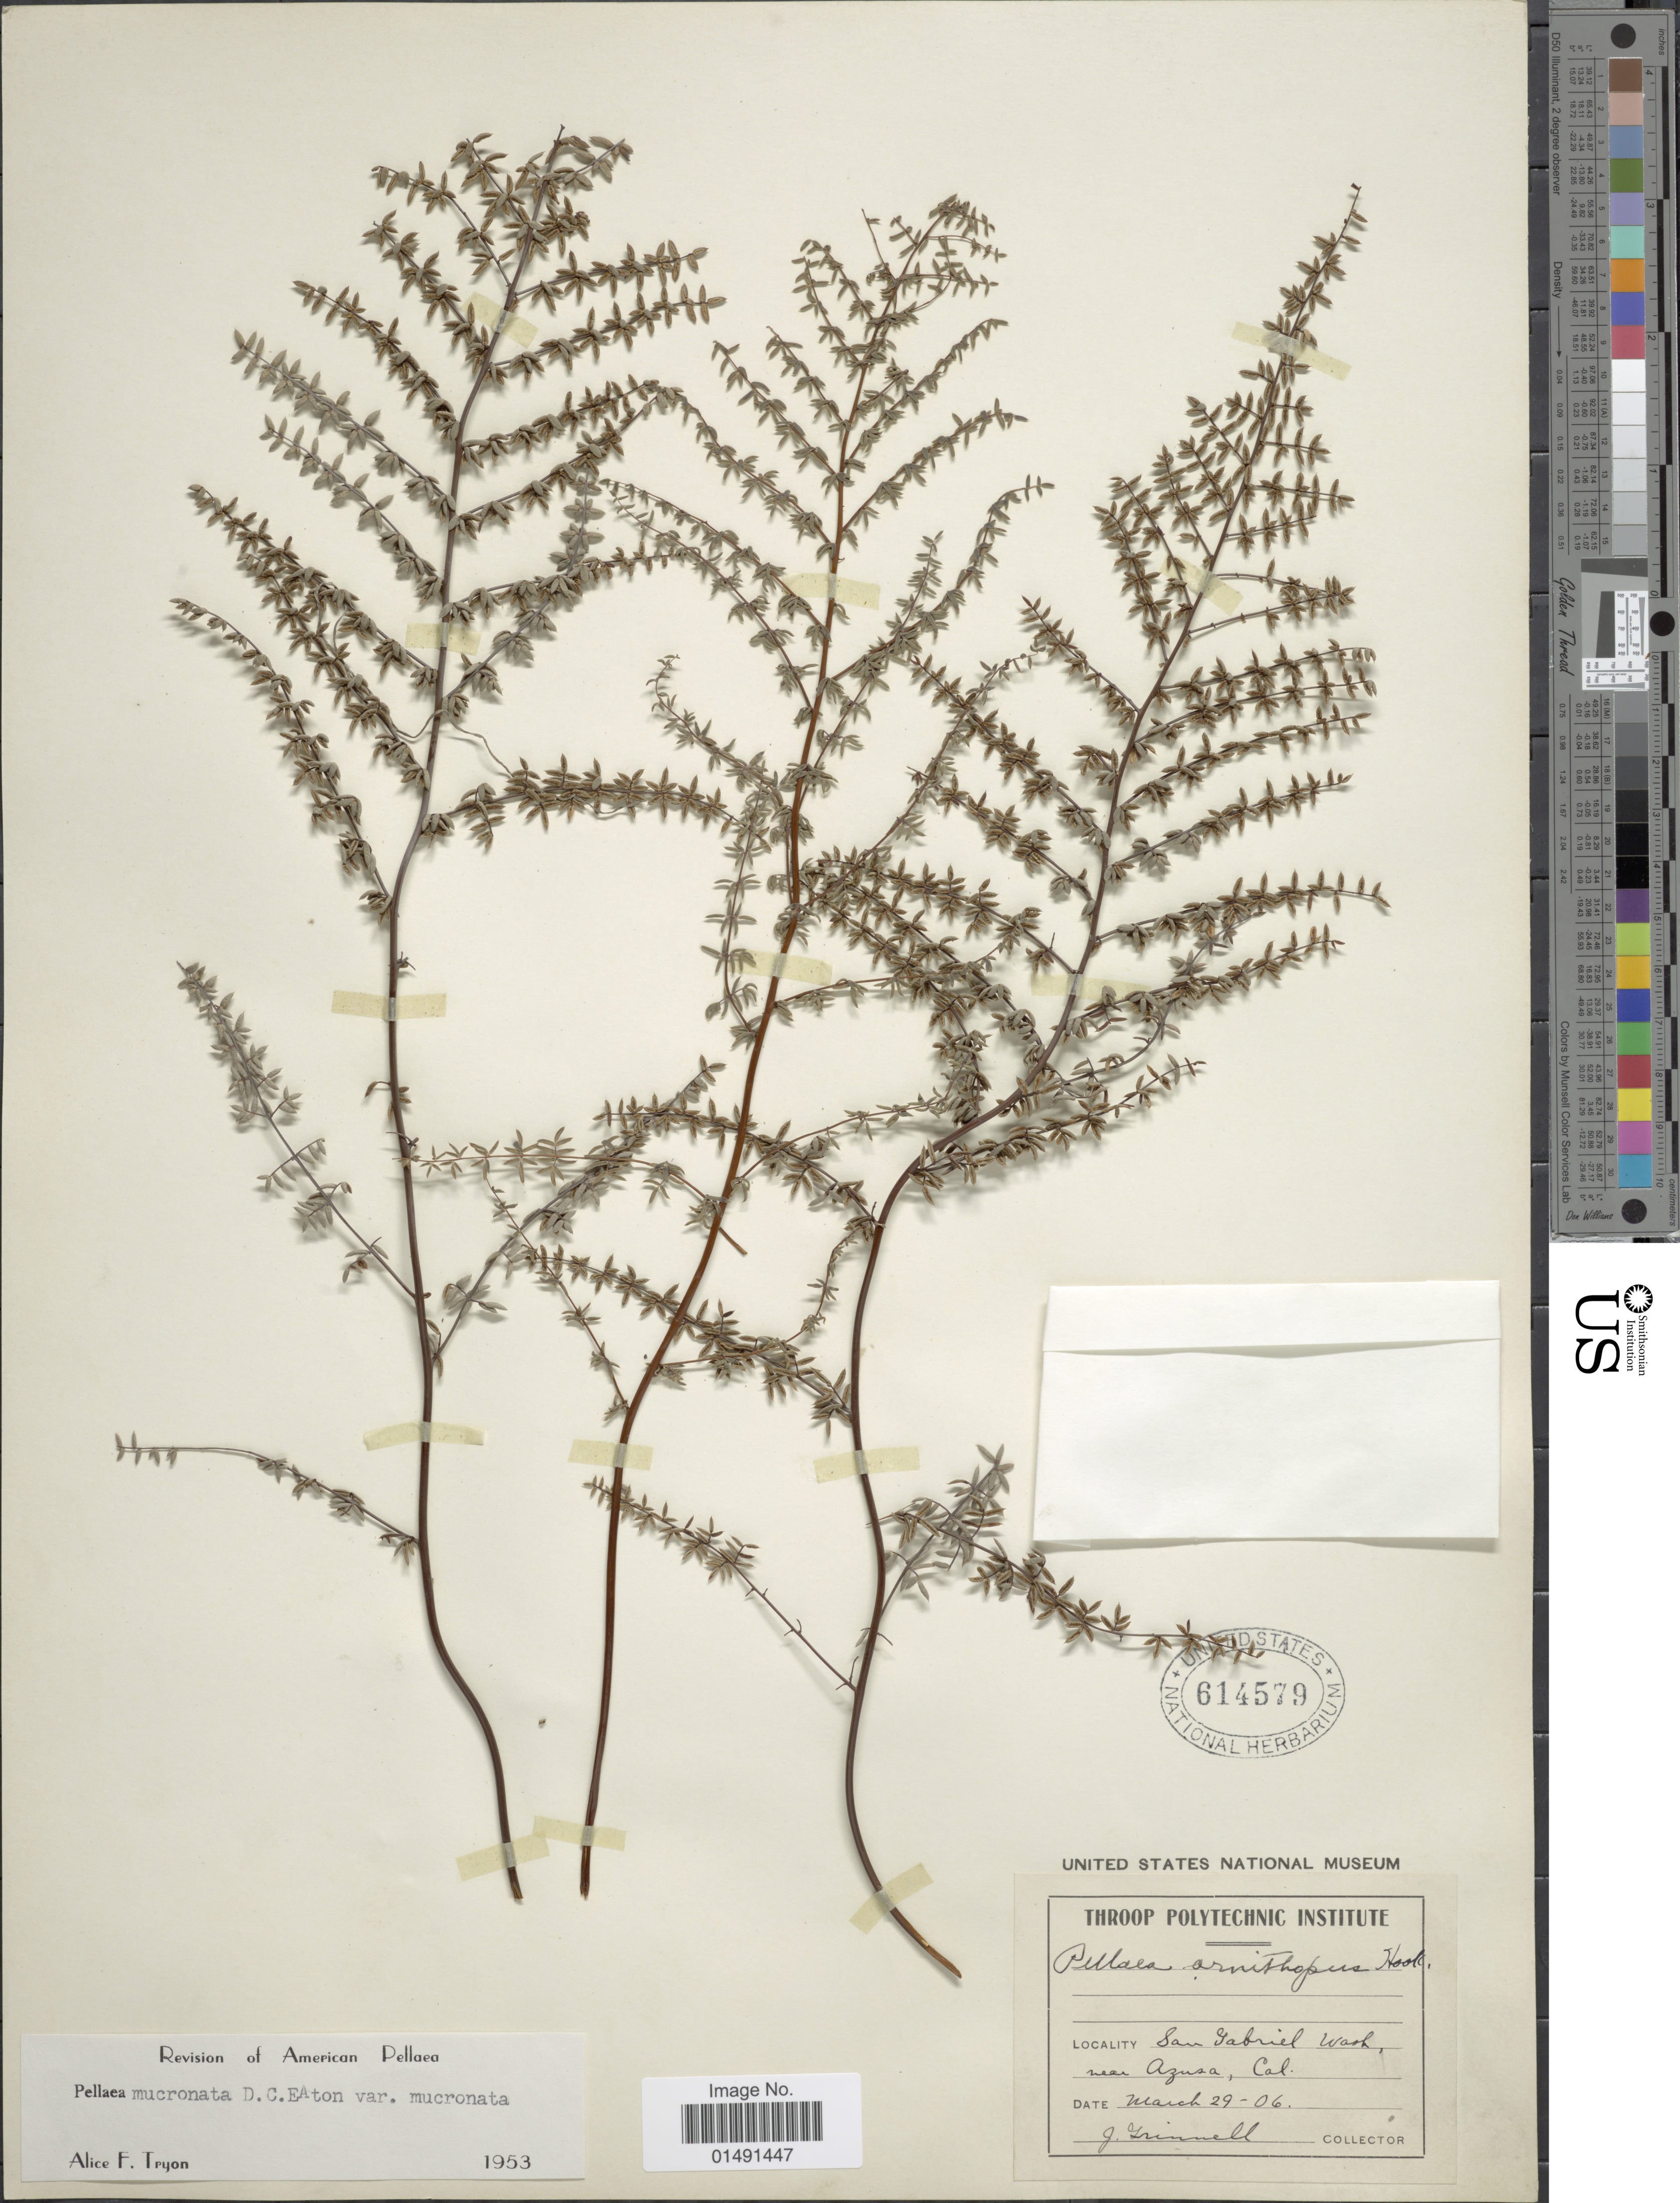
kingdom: Plantae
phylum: Tracheophyta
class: Polypodiopsida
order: Polypodiales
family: Pteridaceae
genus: Pellaea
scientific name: Pellaea mucronata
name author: (D.C. Eaton) D.C. Eaton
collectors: J. Grinnell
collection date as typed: Transcribed d/m/y: 29/3/6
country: United States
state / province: California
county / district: Los Angeles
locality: San Gabriel Wah, near Azusa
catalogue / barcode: US 614579